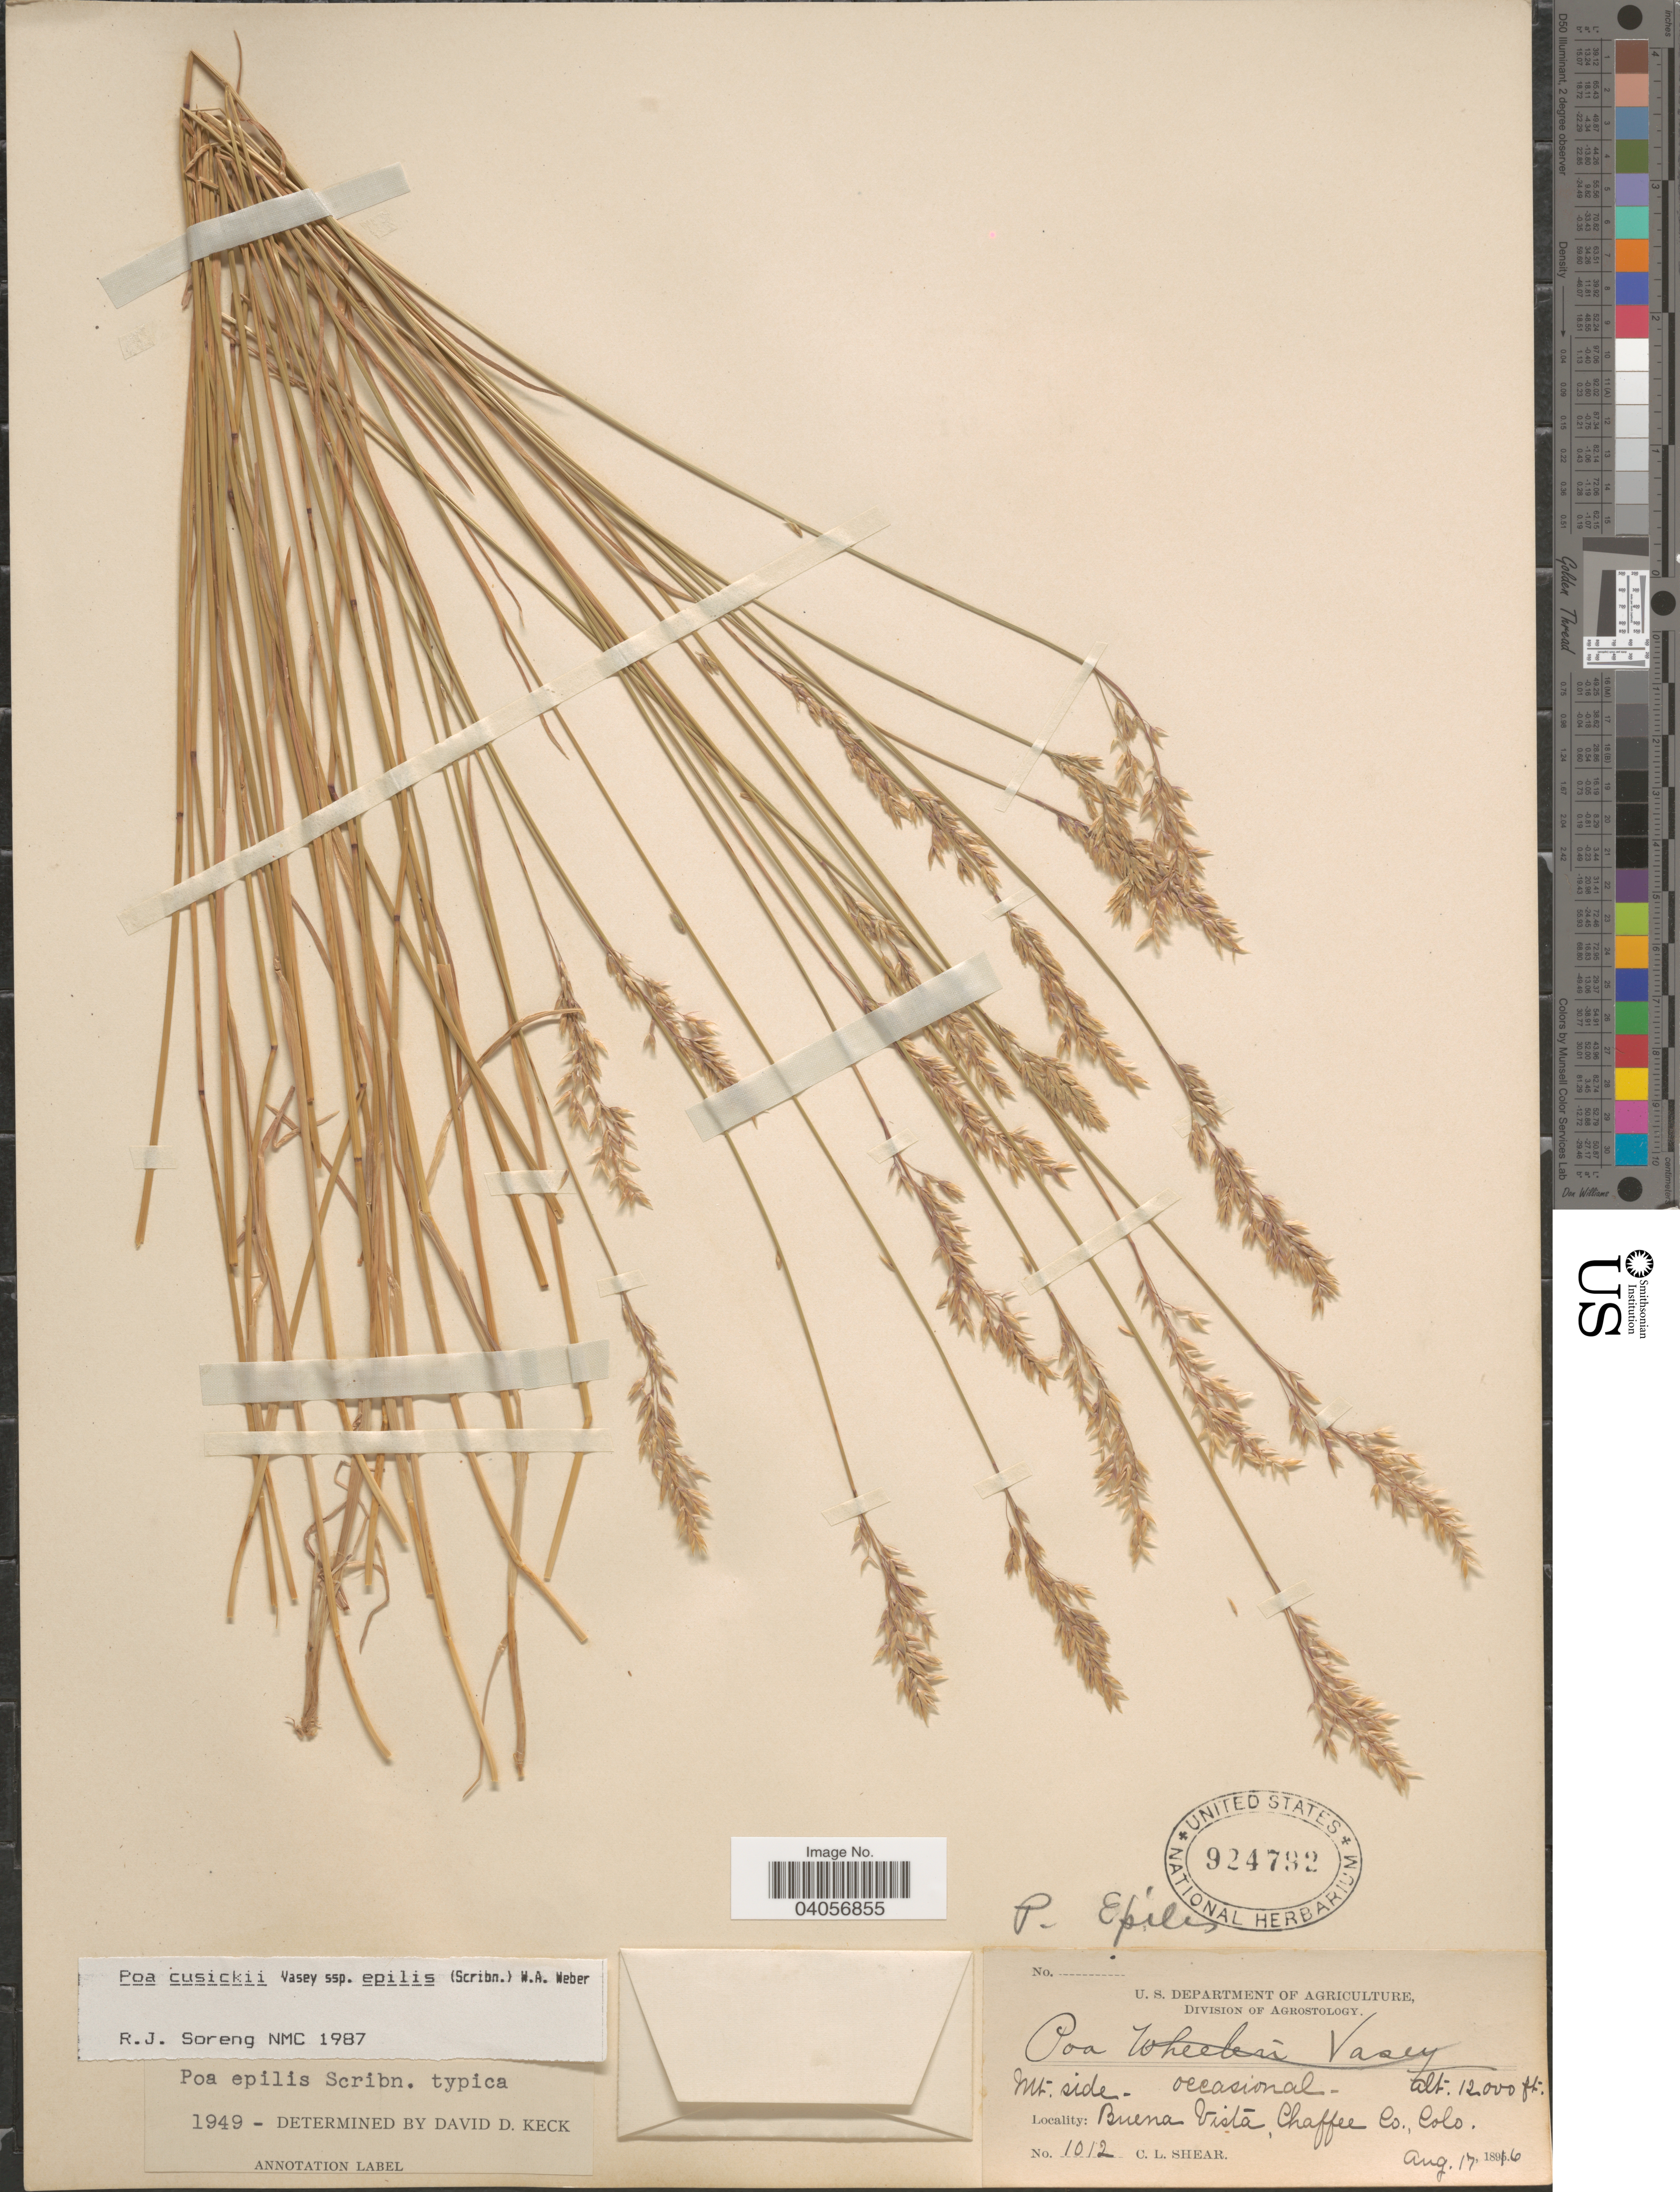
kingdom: Plantae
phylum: Tracheophyta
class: Liliopsida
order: Poales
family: Poaceae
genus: Poa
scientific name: Poa cusickii subsp. epilis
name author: (Scribn.) W.A. Weber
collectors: C. L. Shear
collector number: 1012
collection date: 1896-08-17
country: United States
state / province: Colorado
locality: Mt. side. Buena Vista, Chaffee Co.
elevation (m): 3658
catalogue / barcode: US 924792